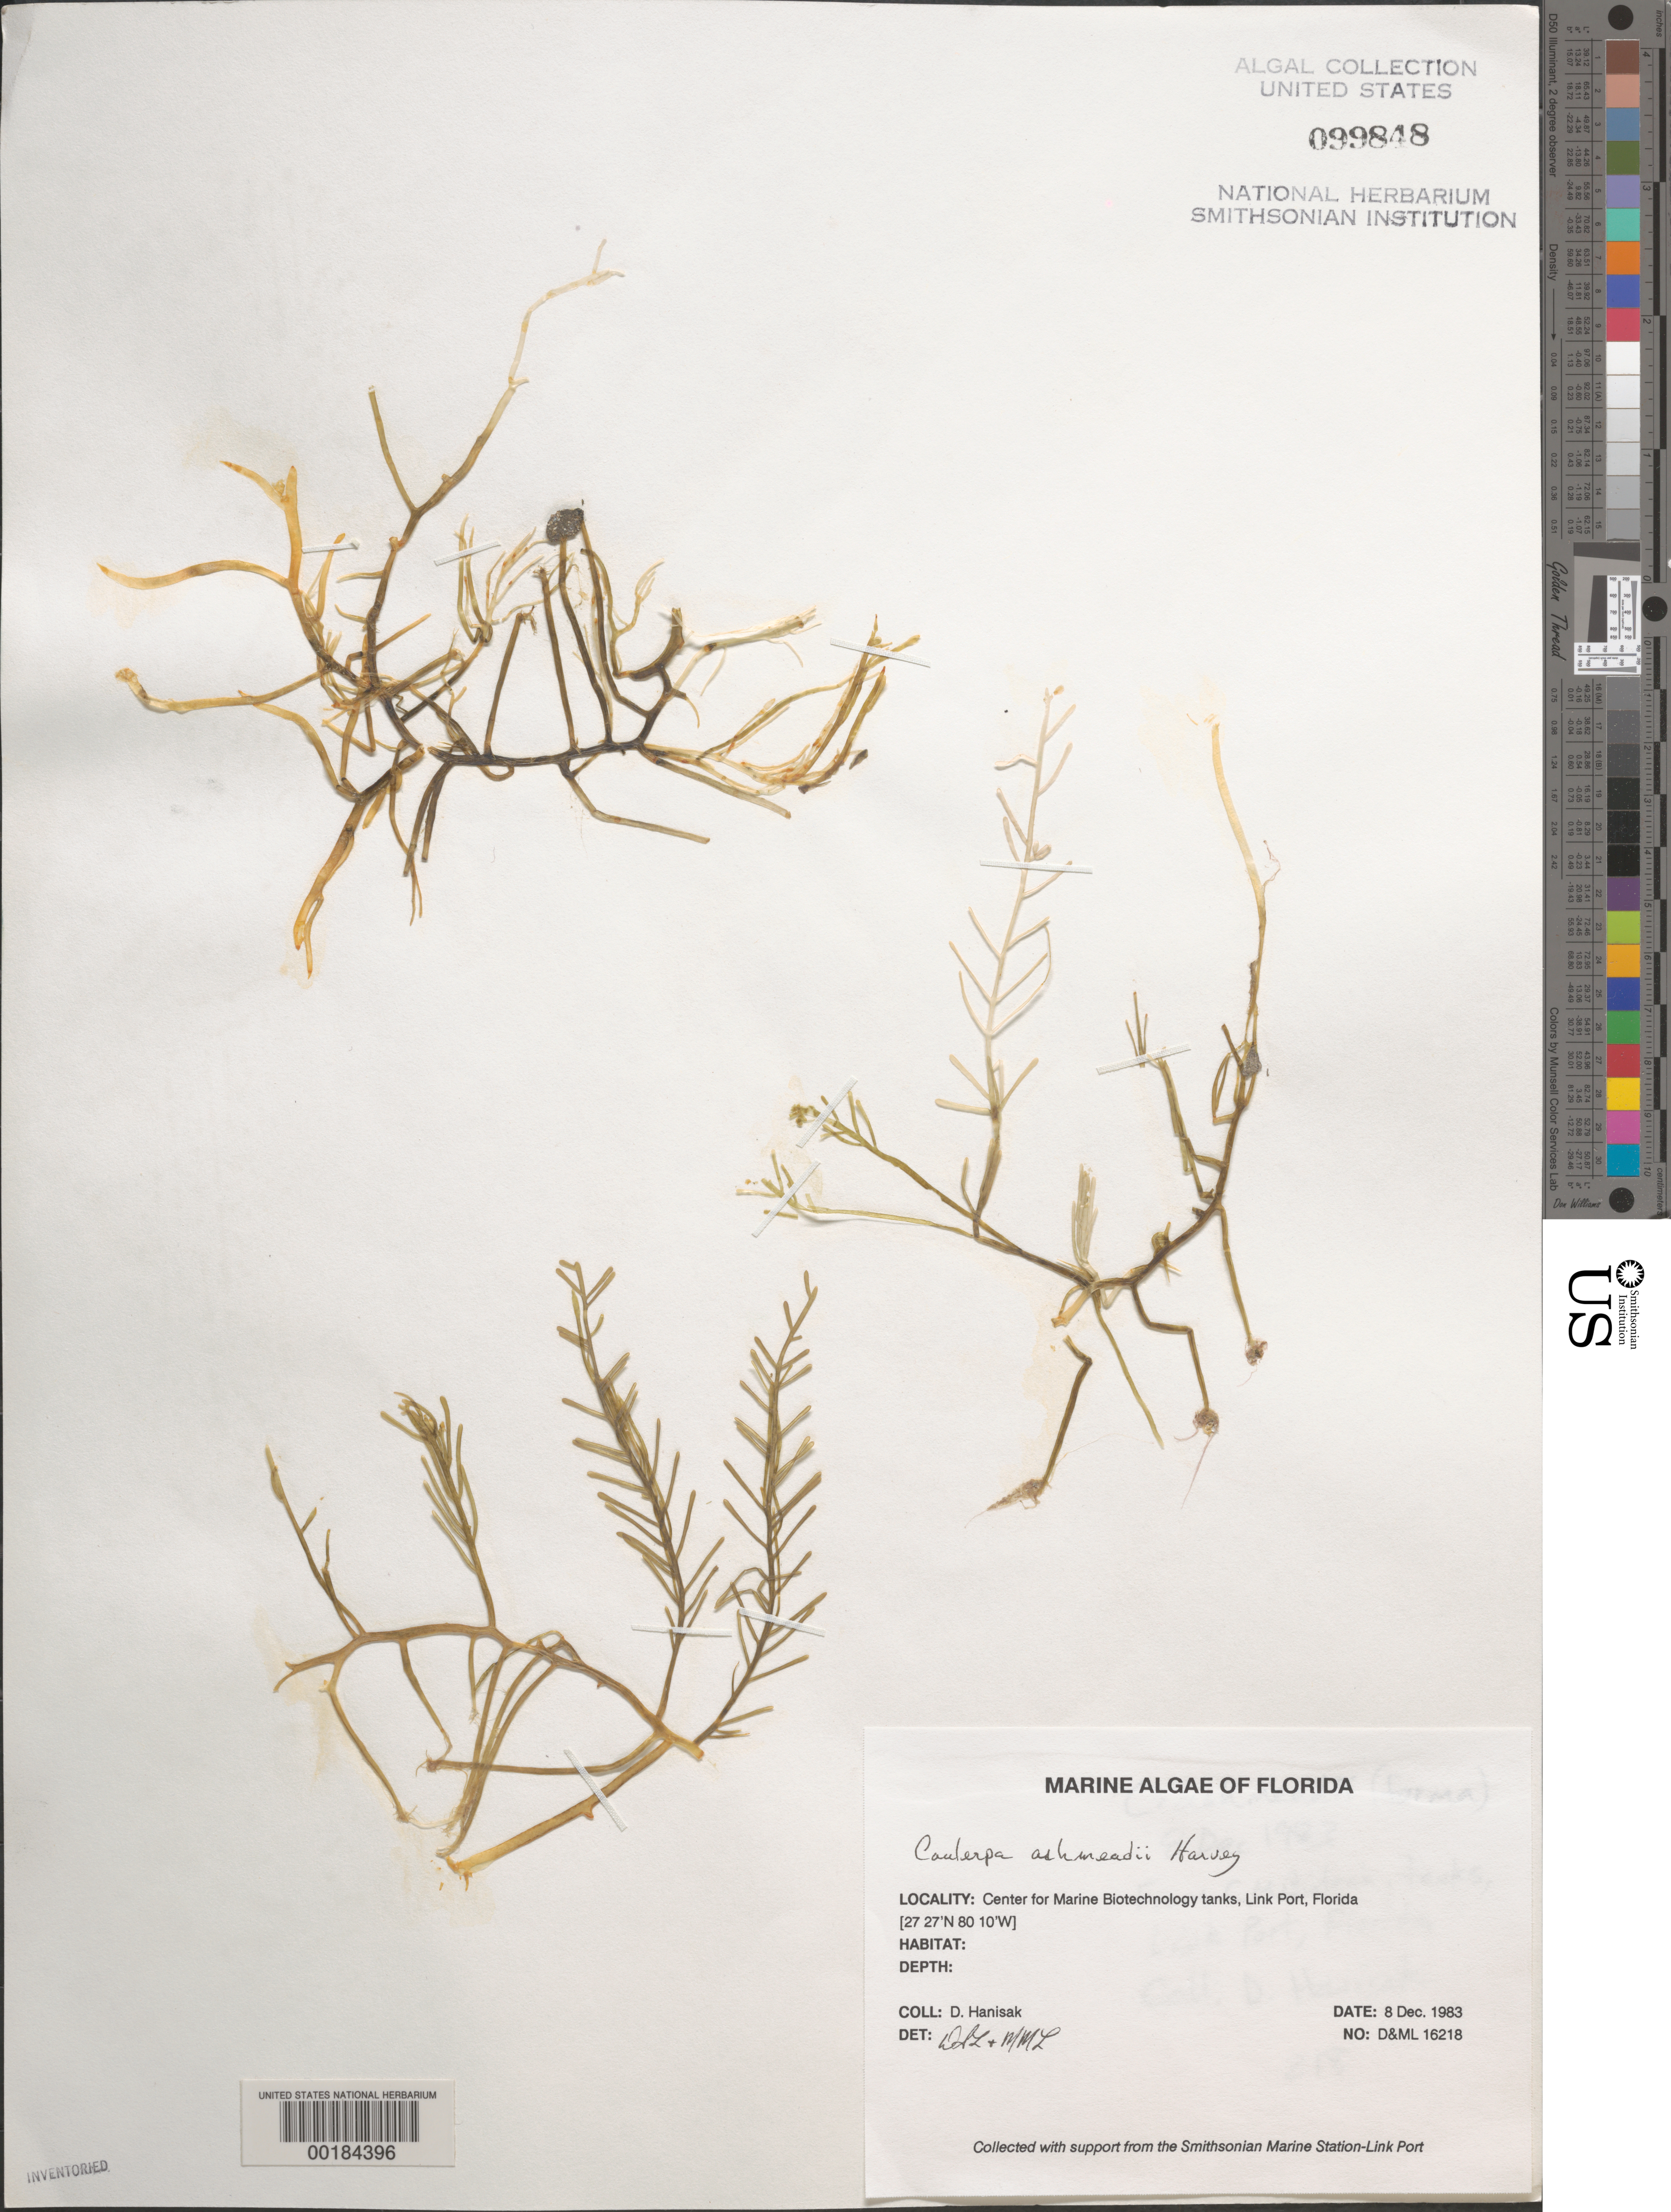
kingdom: Plantae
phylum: Chlorophyta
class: Ulvophyceae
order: Bryopsidales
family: Caulerpaceae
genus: Caulerpa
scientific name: Caulerpa ashmeadii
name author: Harv.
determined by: Littler, D. S.; Littler, M. M.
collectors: M. Hanisak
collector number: D&ML 16218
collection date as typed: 08 Dec 1983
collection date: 1983-12-08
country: United States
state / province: Florida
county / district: Saint Lucie County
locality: Link Port, Center for Marine Biotechnology tanks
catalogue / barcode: US 99848